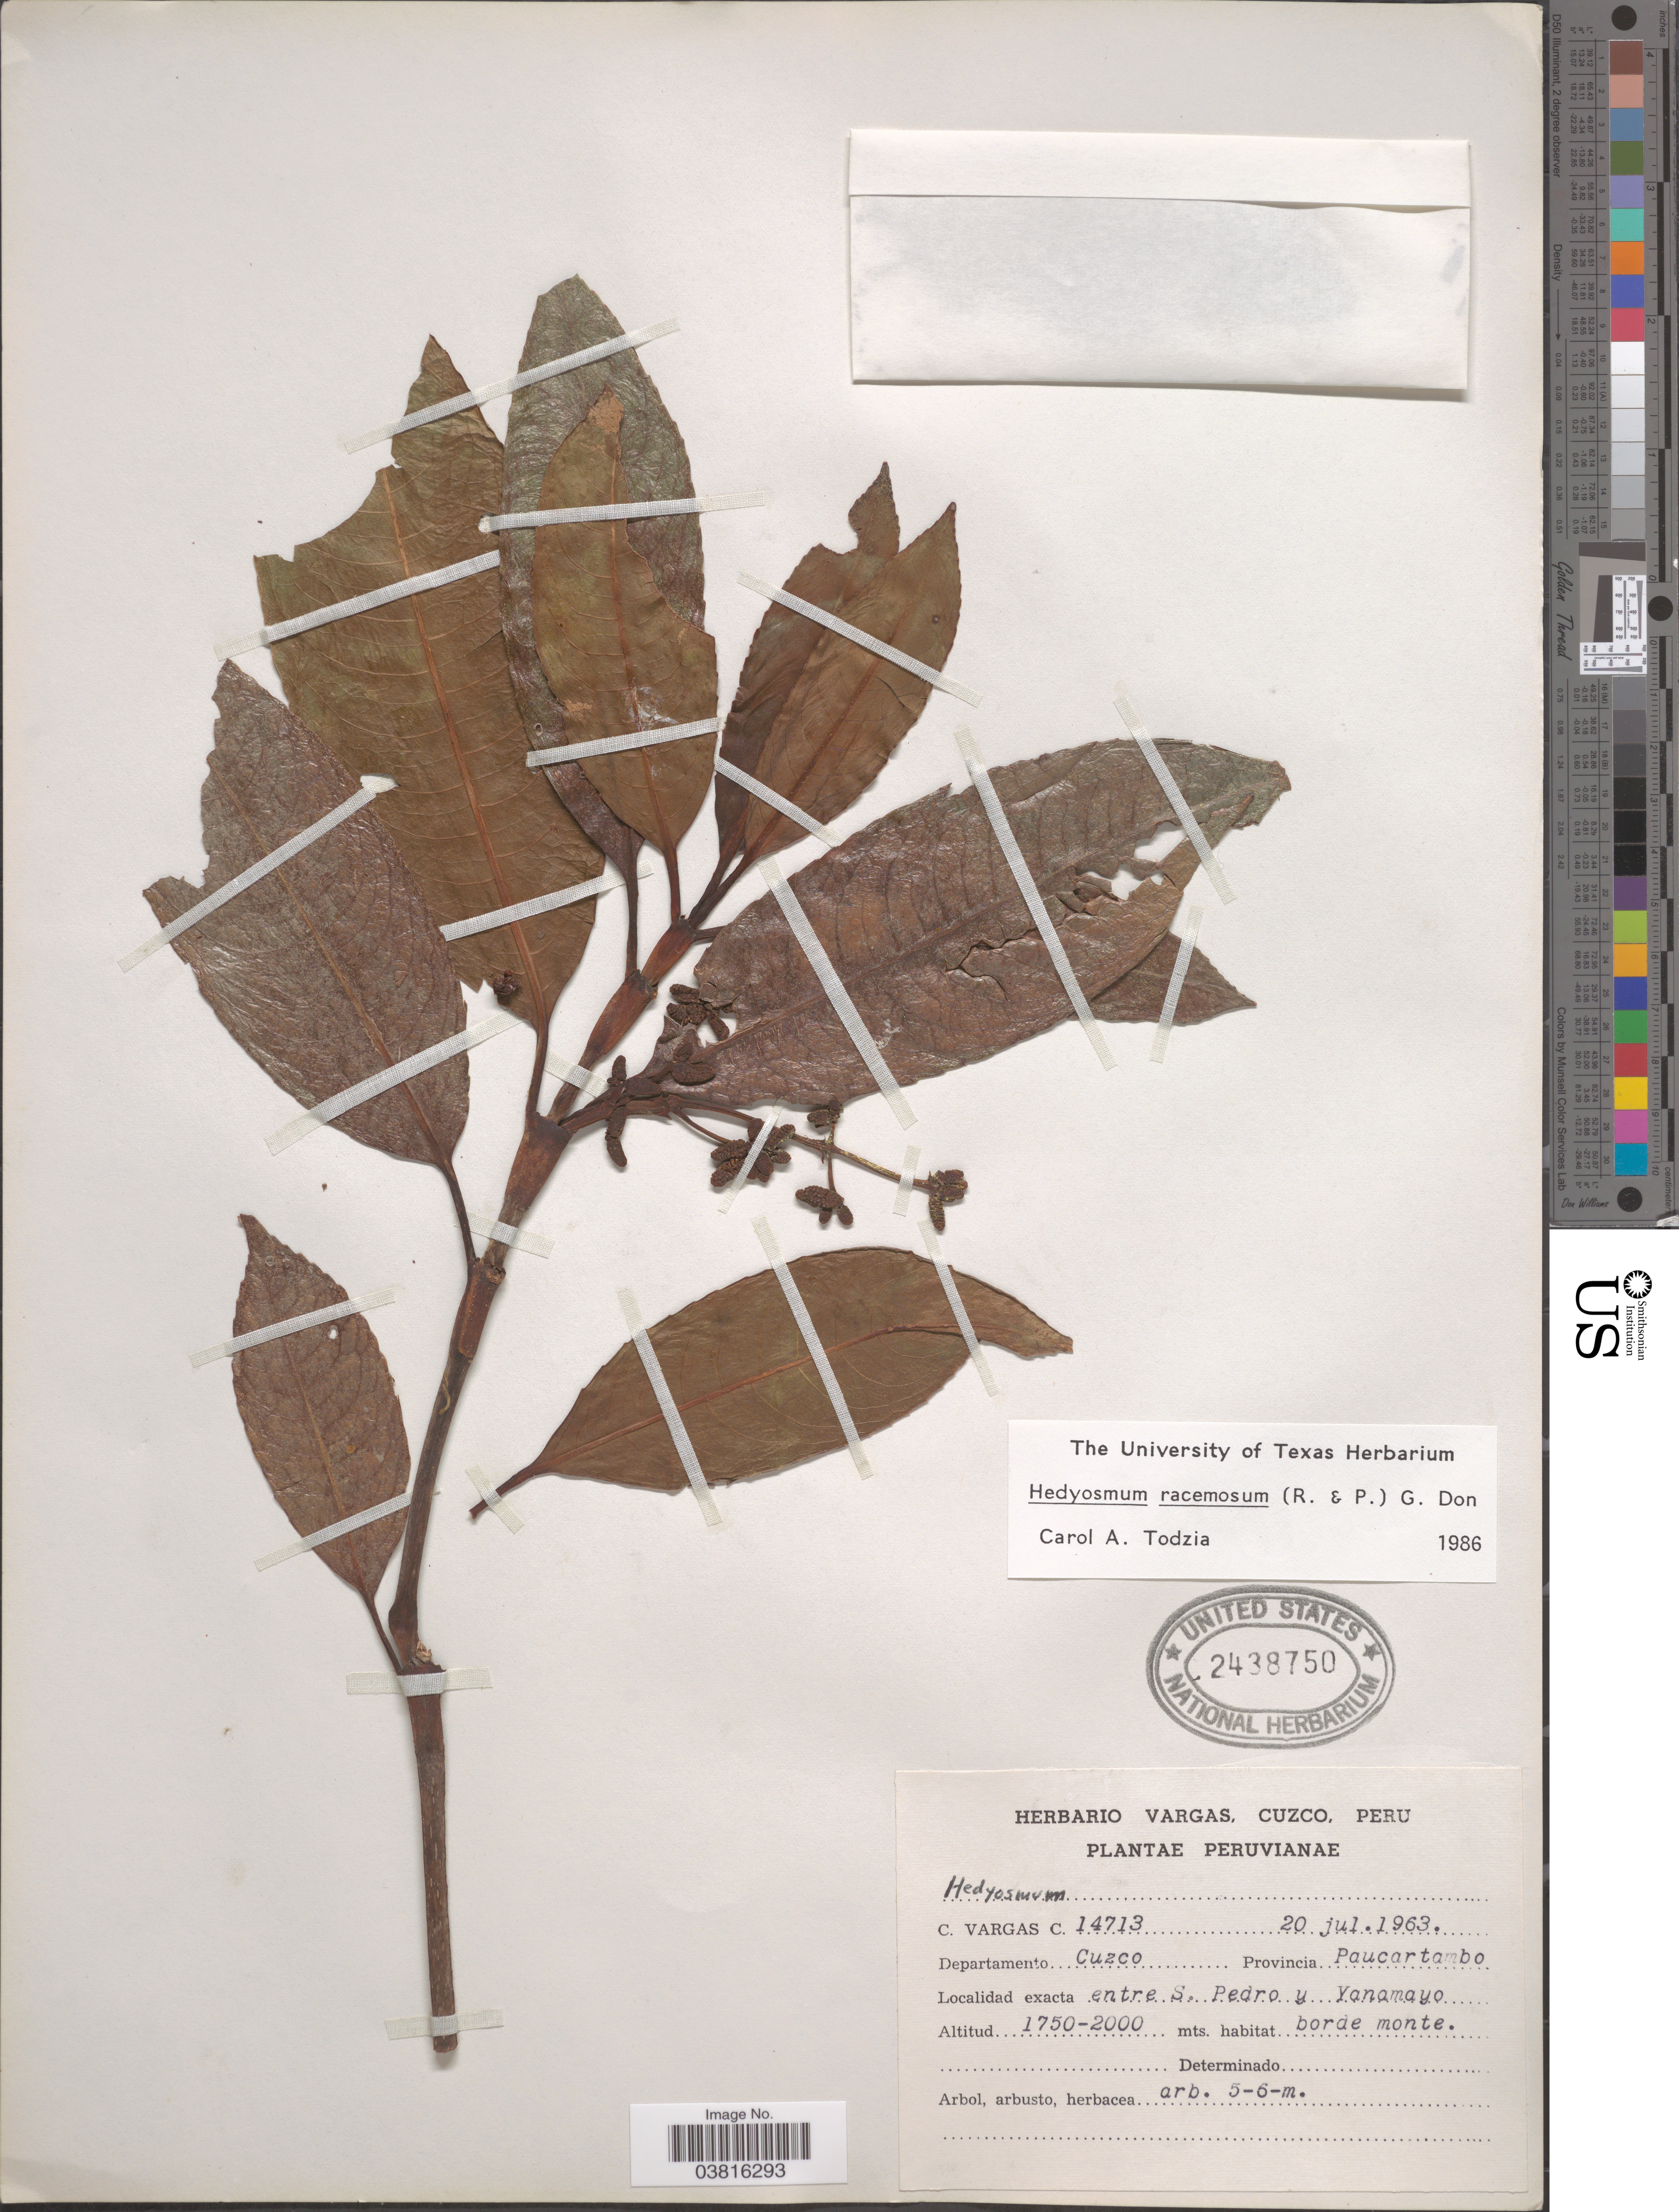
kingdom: Plantae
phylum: Tracheophyta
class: Magnoliopsida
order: Chloranthales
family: Chloranthaceae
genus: Hedyosmum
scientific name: Hedyosmum racemosum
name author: (Ruiz & Pav.) G. Don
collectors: C. Vargas Calderón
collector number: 14713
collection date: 1963-07-20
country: Peru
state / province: Cusco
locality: Departamento Cuzco, Provincia Paucartambo. entre S. Pedro y Yanamayo.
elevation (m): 1750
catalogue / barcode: US 2438750